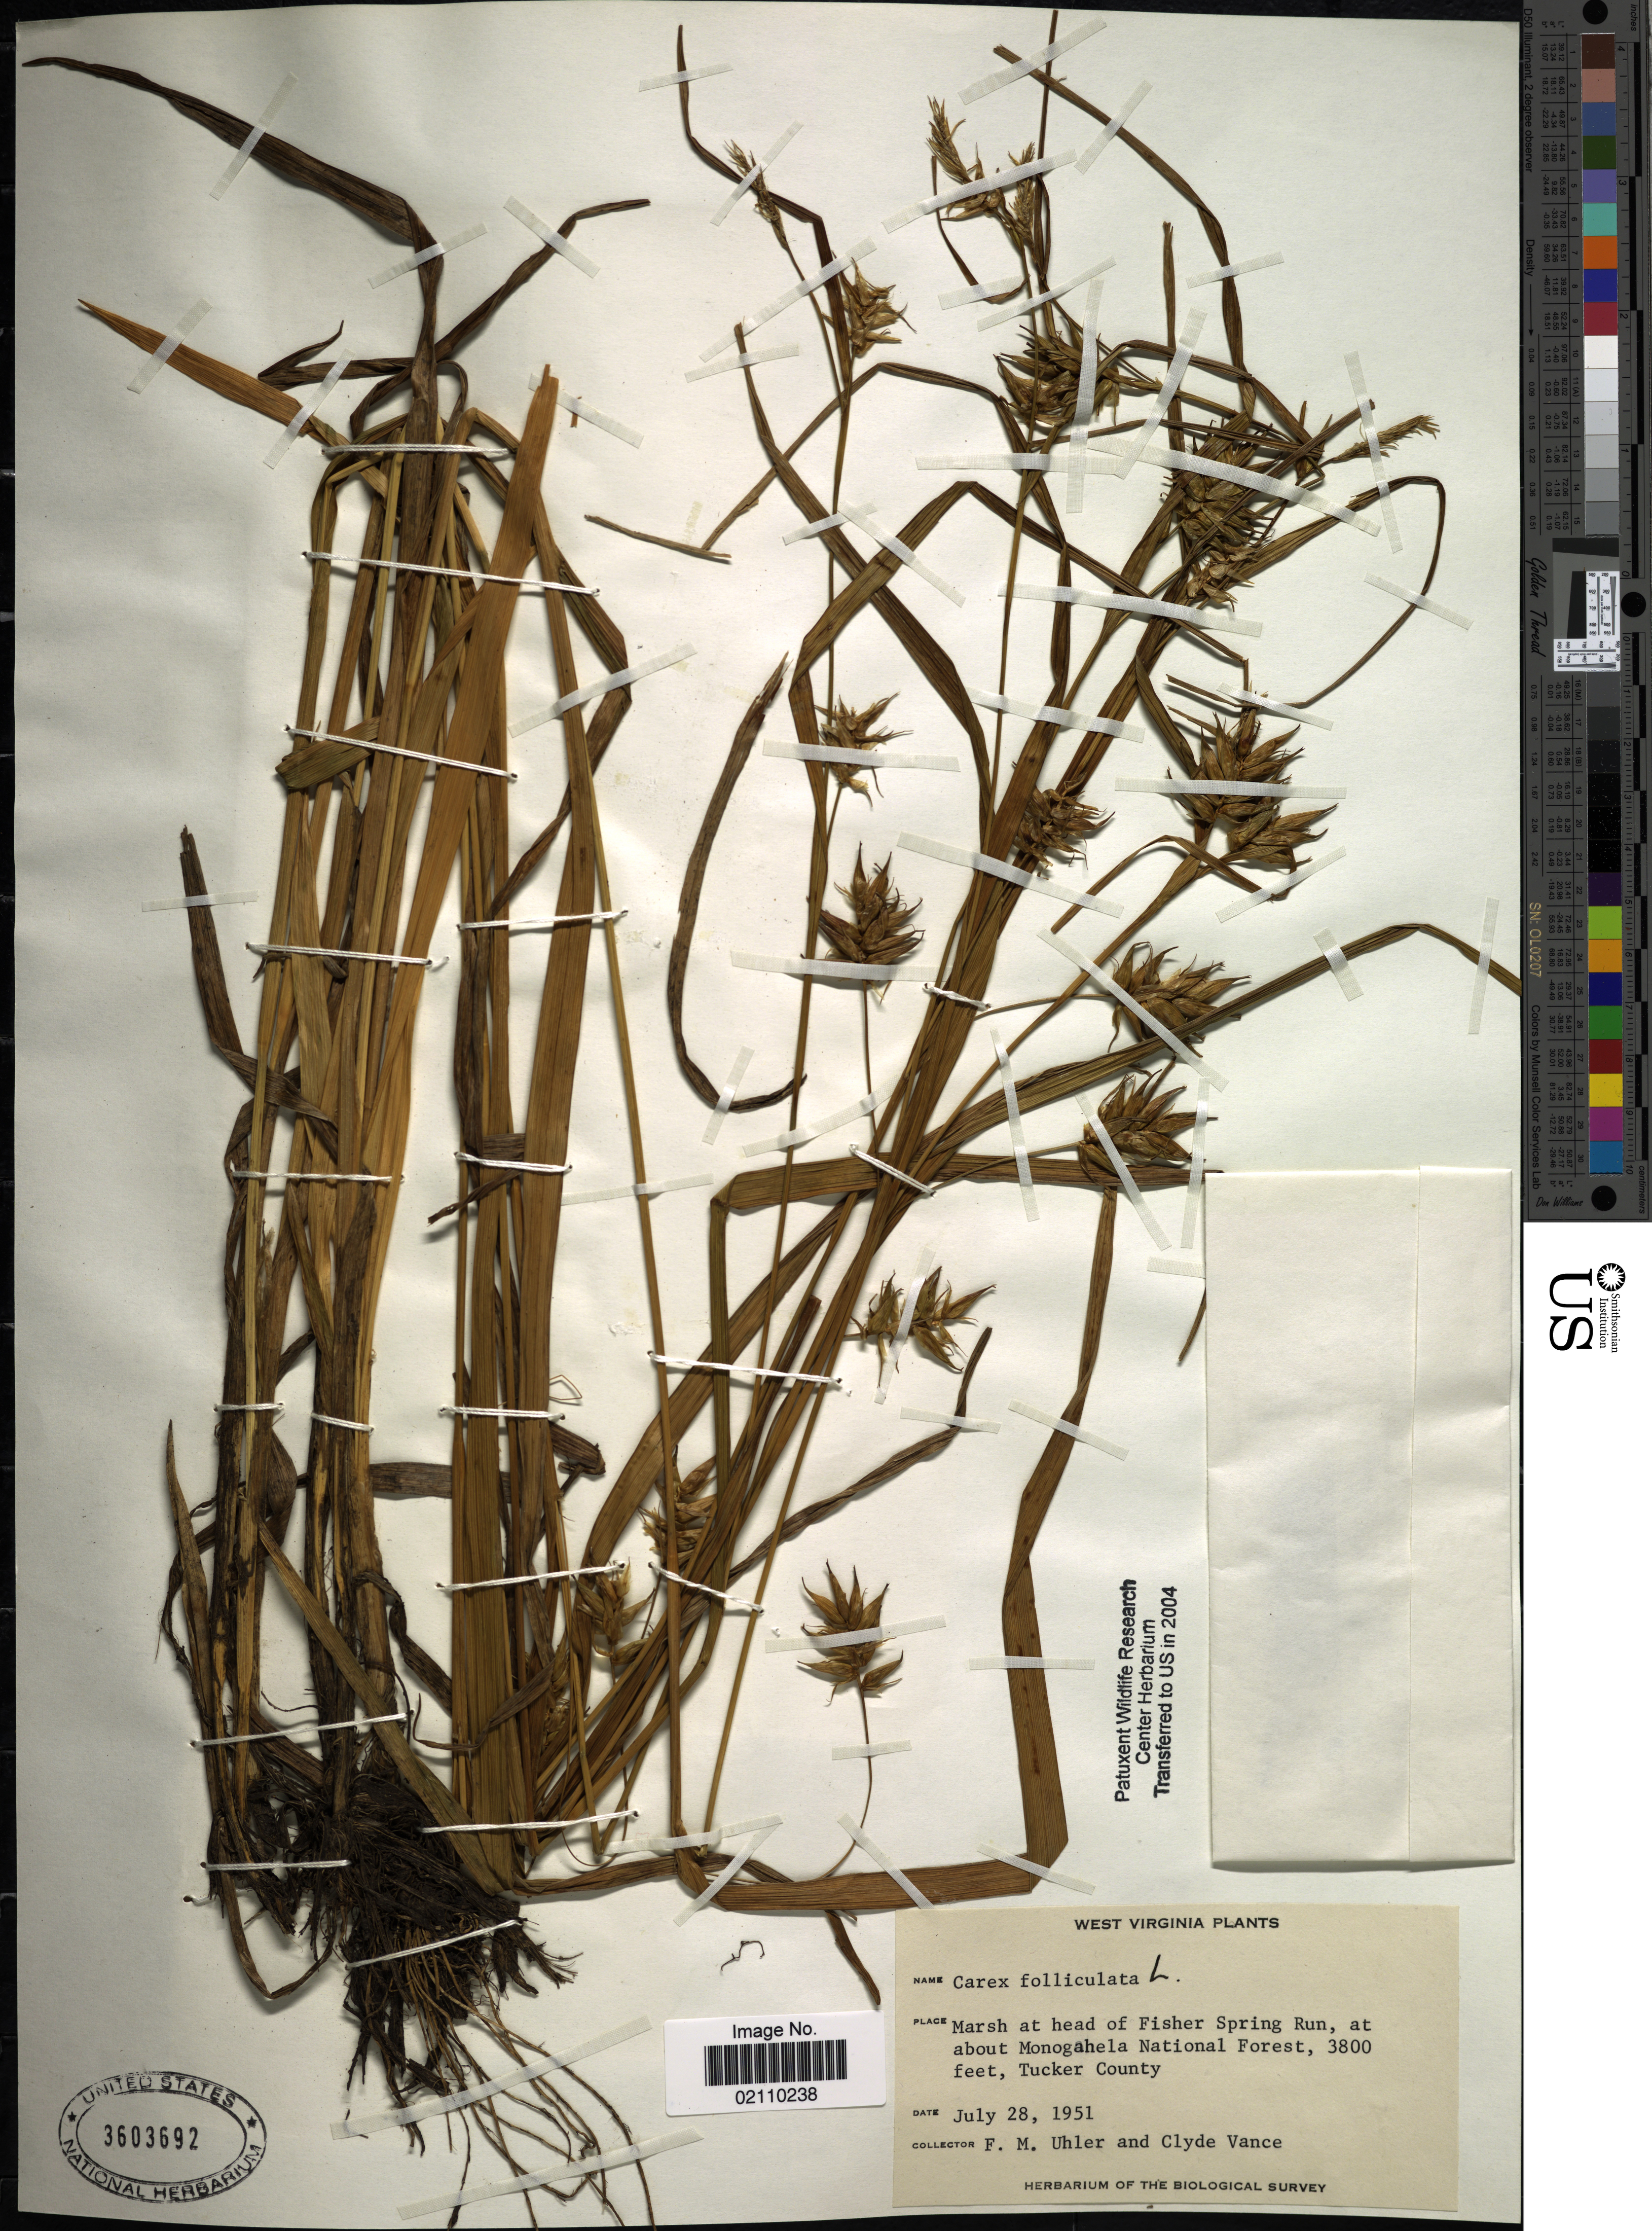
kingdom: Plantae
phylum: Tracheophyta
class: Liliopsida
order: Poales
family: Cyperaceae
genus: Carex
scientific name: Carex folliculata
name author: L.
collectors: F. M. Uhler & C. Vance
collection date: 1951-07-28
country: United States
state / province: West Virginia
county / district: Tucker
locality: Marsh at head of Fisher Spring Run, at bout Monogahela National Forest, Tucker County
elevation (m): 1158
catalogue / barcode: US 3603692